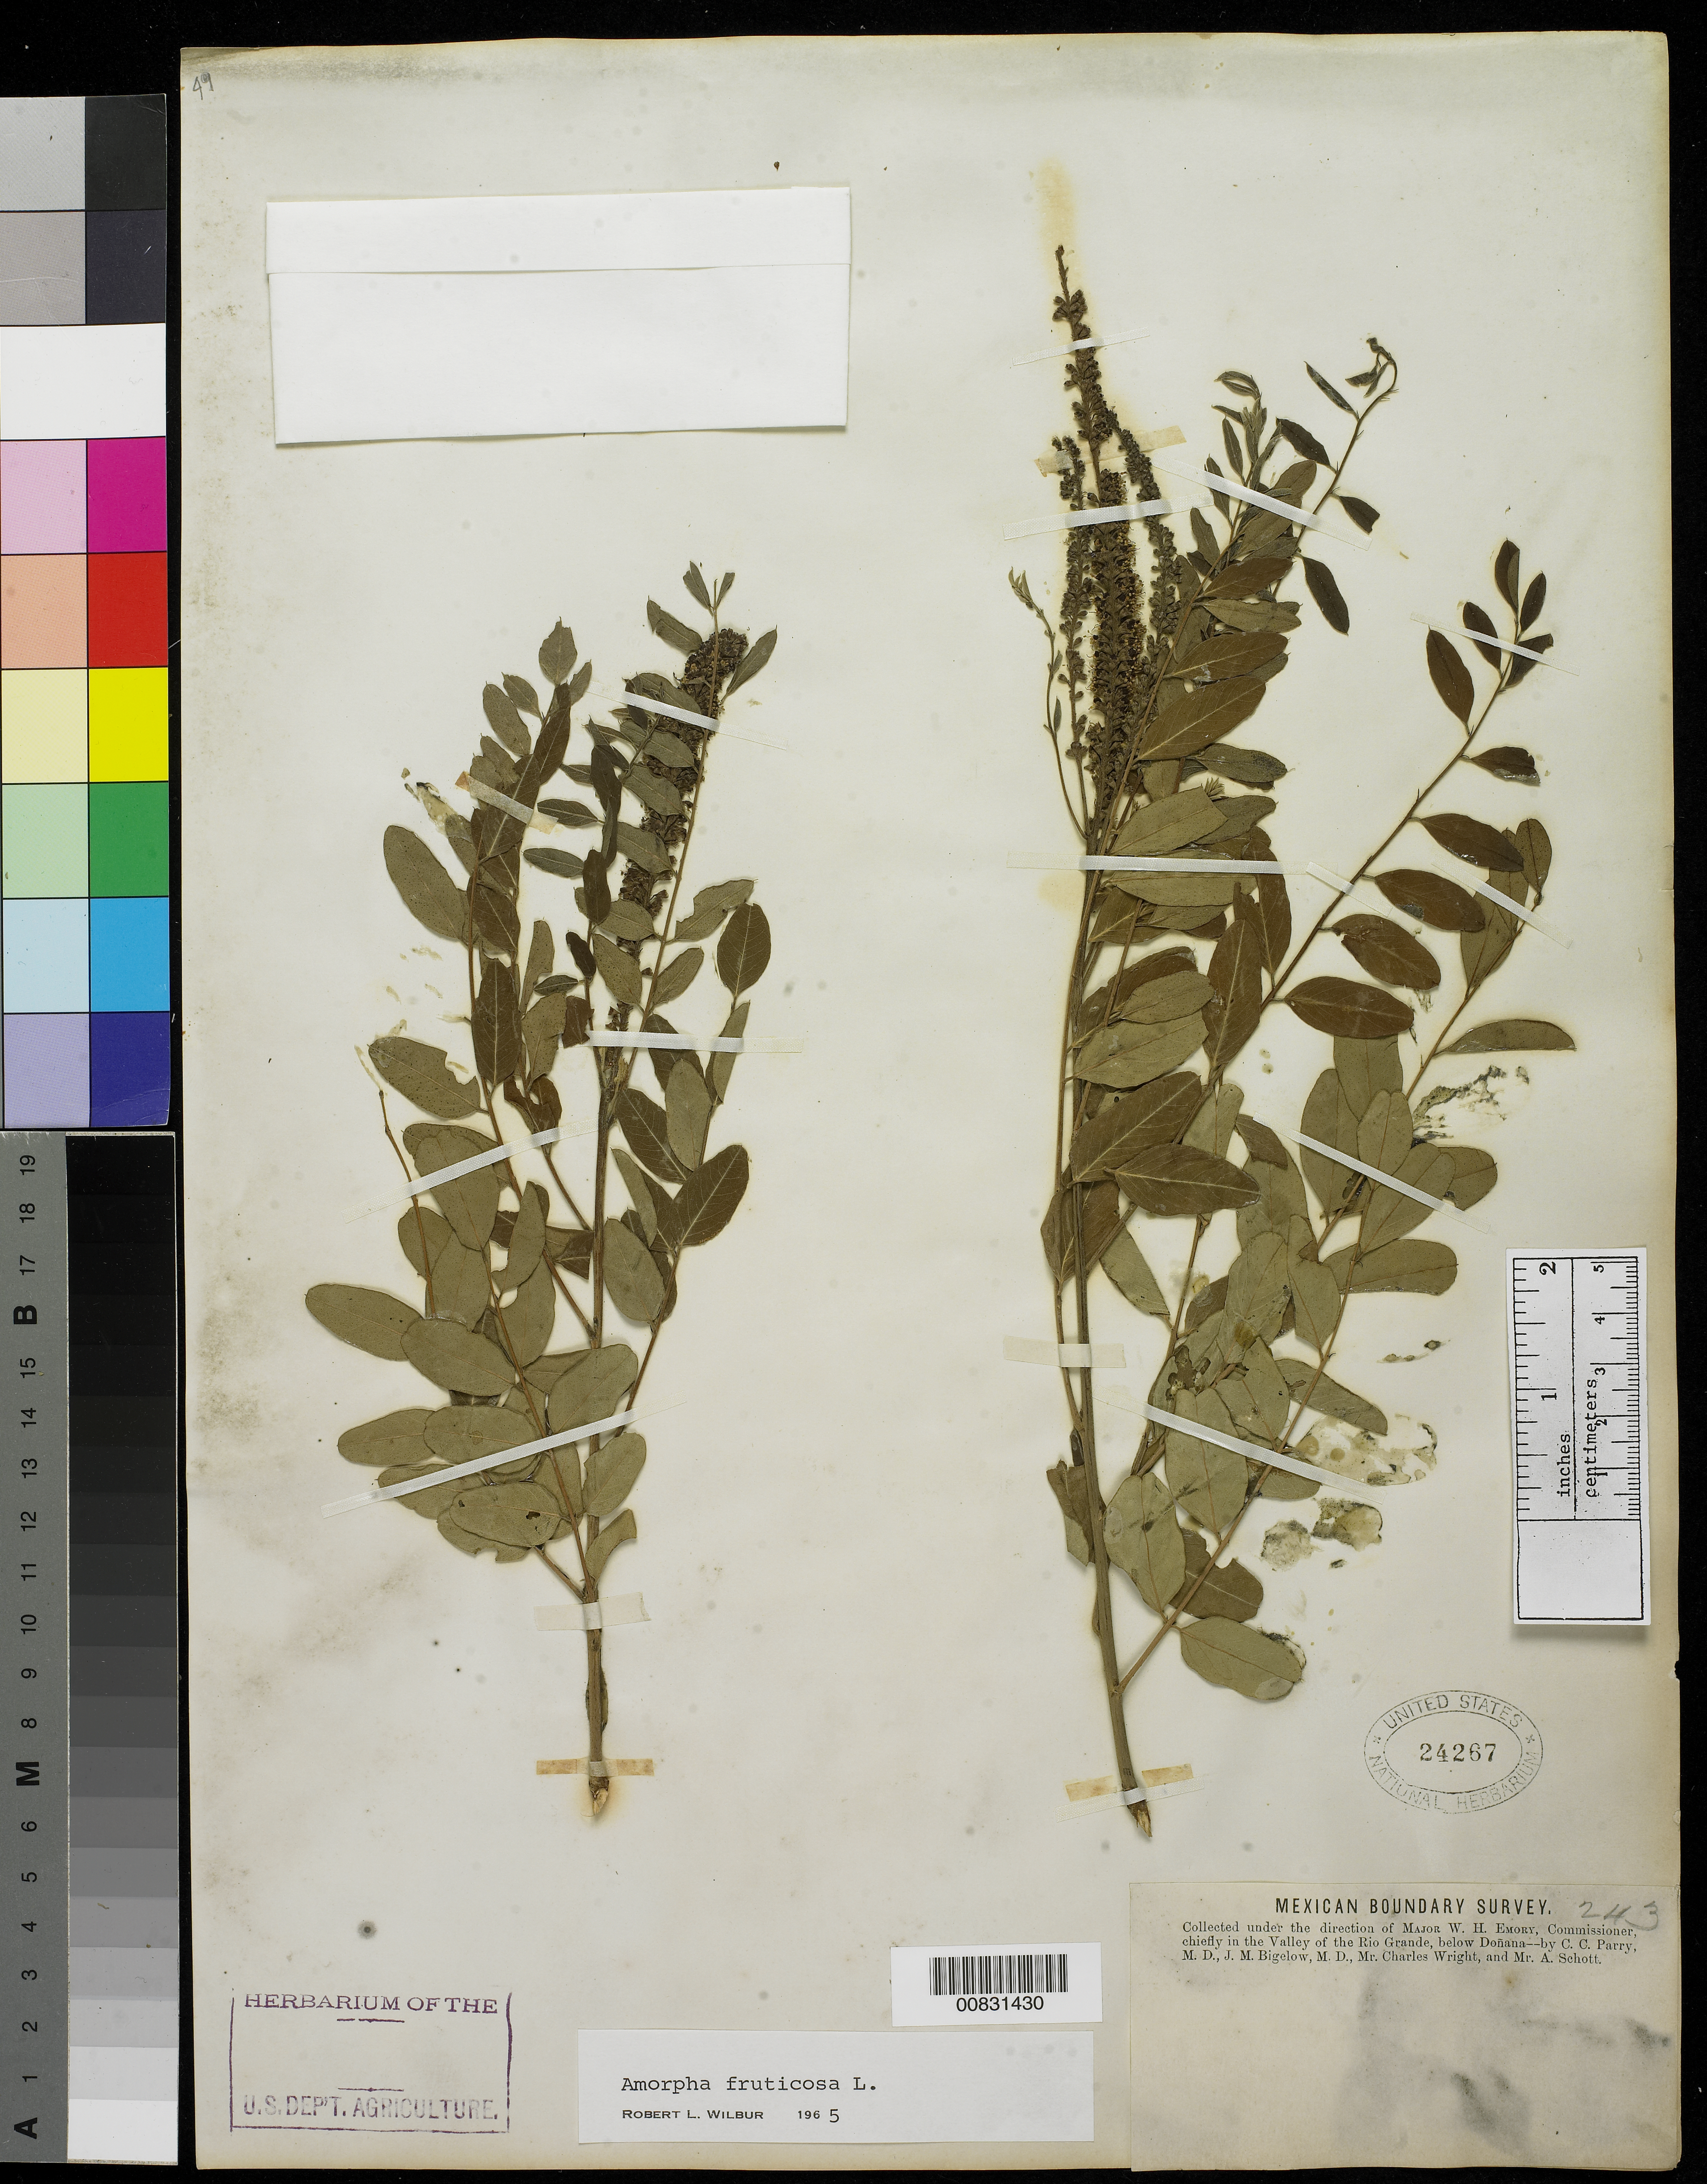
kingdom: Plantae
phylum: Tracheophyta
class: Magnoliopsida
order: Fabales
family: Fabaceae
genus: Amorpha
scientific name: Amorpha fruticosa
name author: L.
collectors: C. C. Parry, J. M. Bigelow, C. Wright & A. C. V. Schott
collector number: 243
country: United States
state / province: New Mexico / Texas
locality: Valley of the Rio Grande, below Doñana.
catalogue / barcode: US 24267